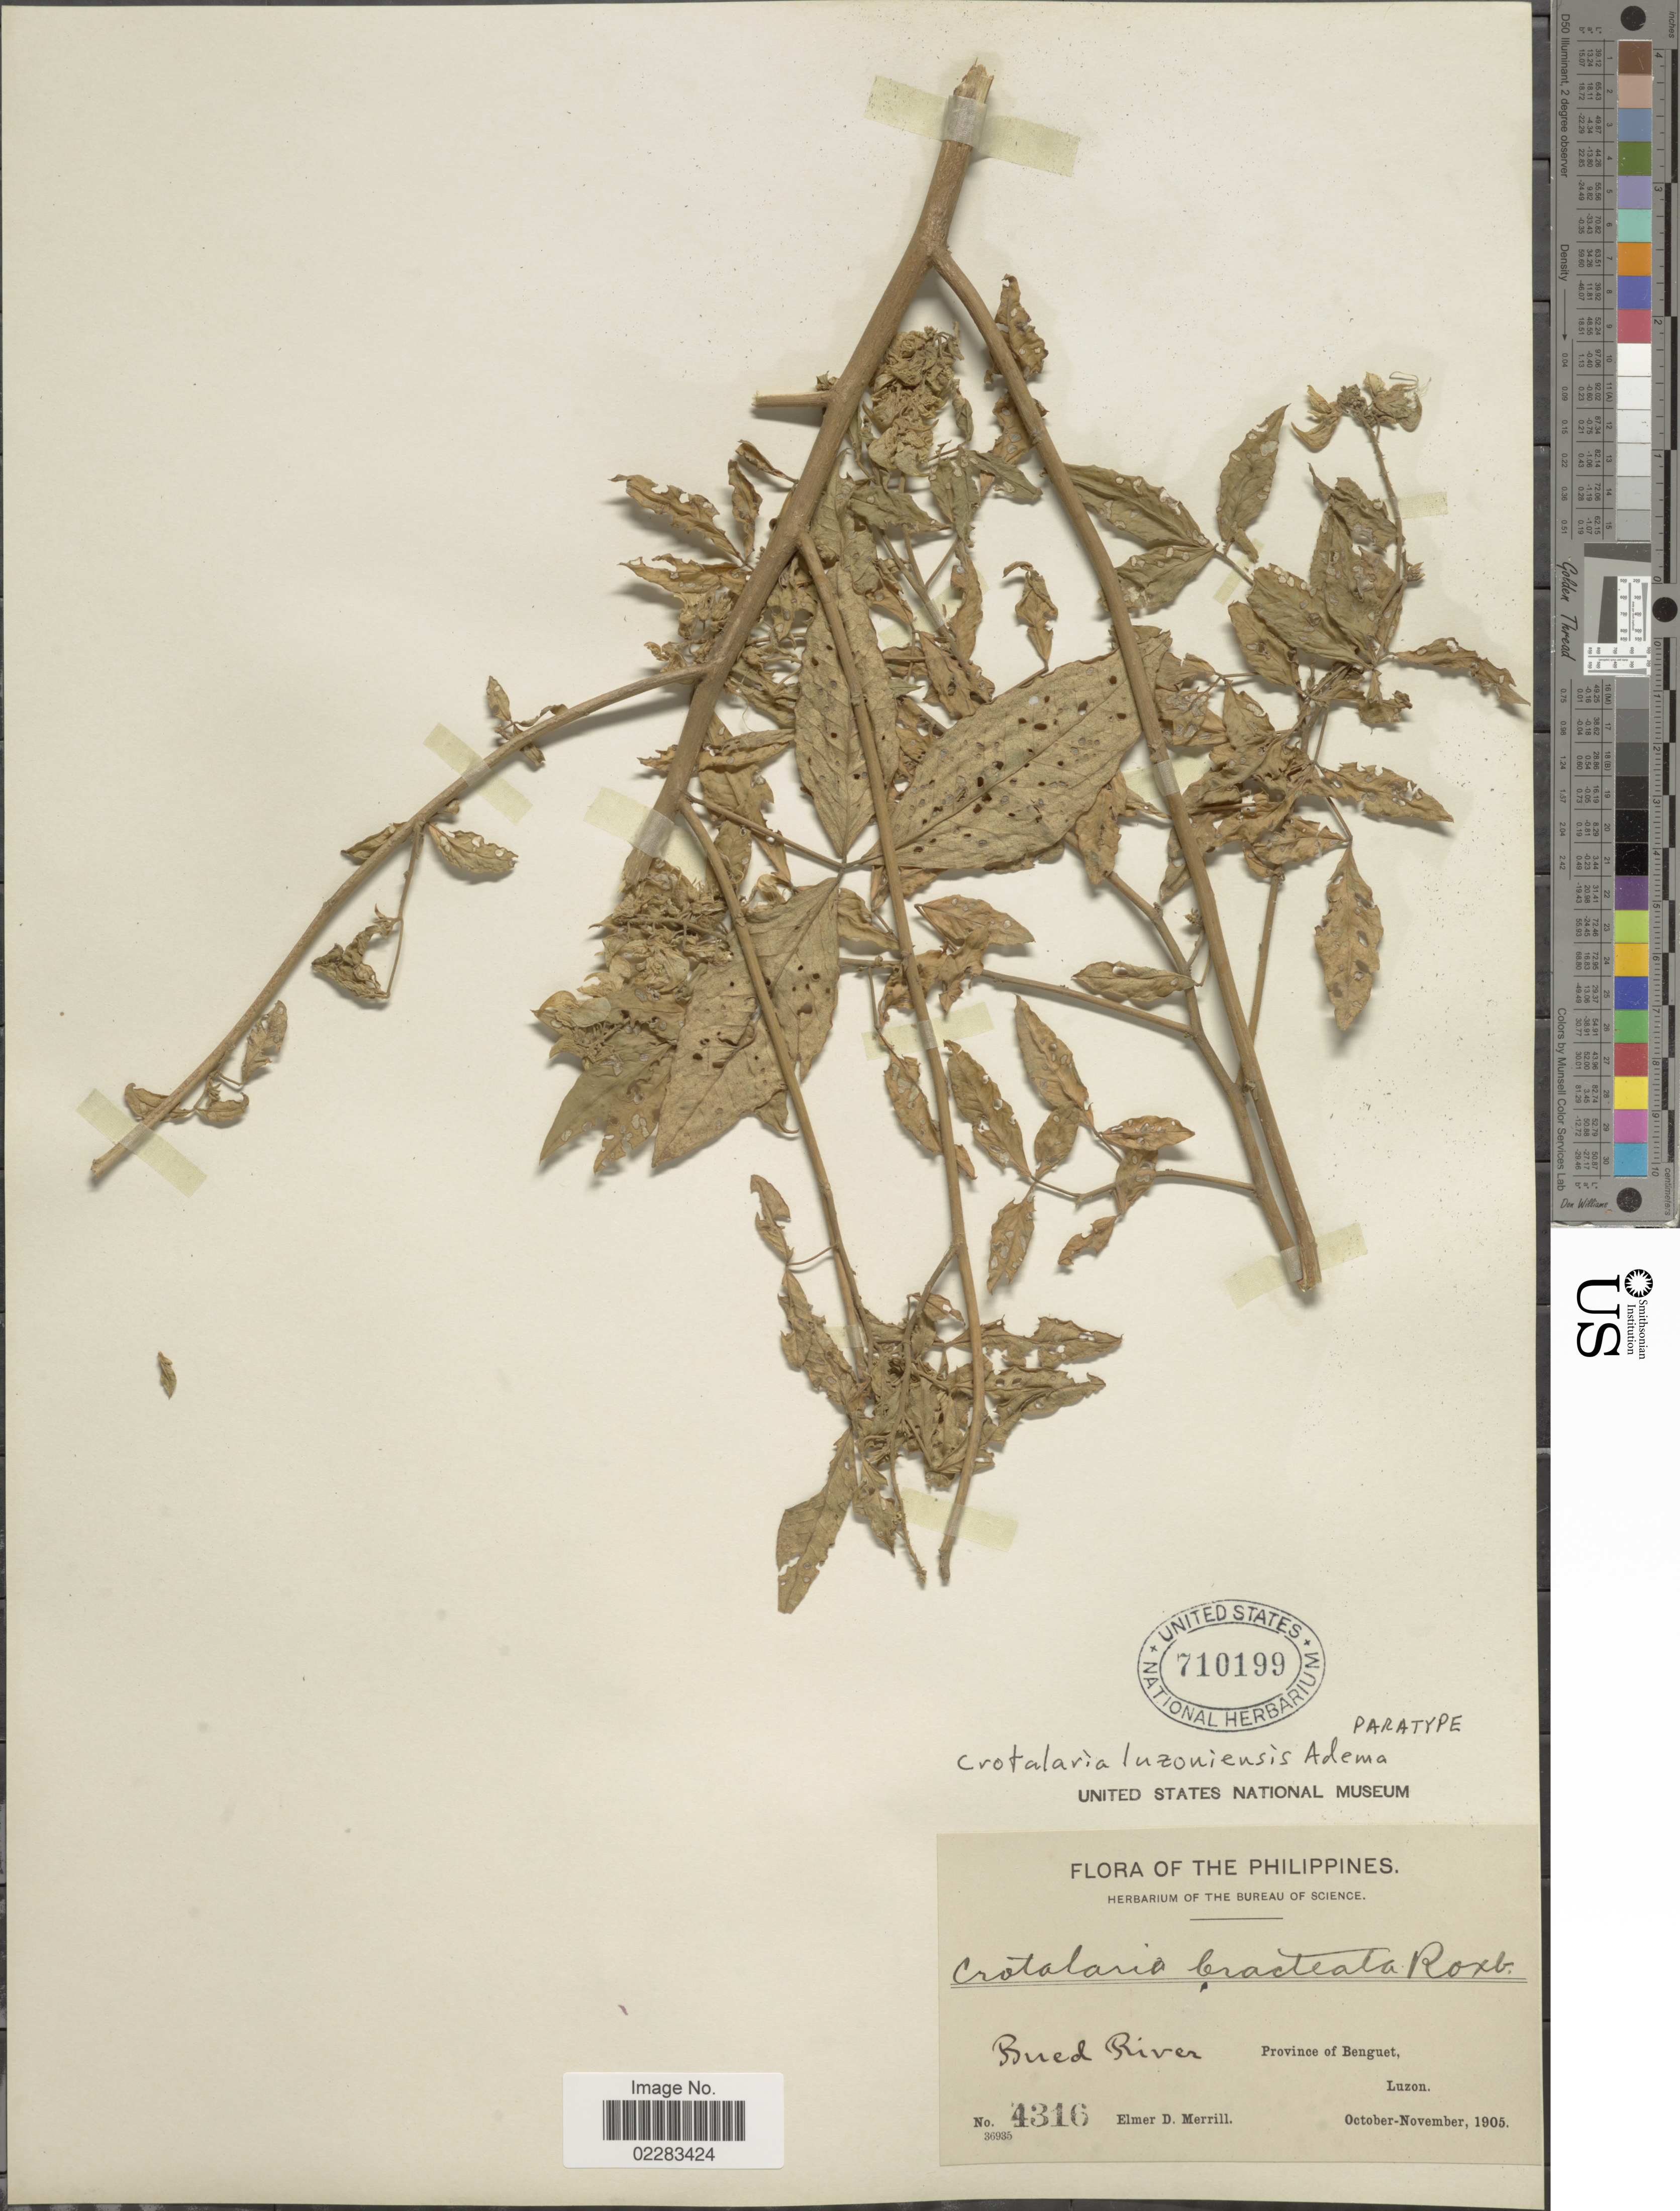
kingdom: Plantae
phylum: Tracheophyta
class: Magnoliopsida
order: Fabales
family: Fabaceae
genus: Crotalaria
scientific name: Crotalaria luzoniensis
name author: Adema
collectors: E. D. Merrill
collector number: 4316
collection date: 1905-10/1905-11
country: Philippines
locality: Bued River, Province of Benguet, Luzon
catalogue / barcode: US 710199